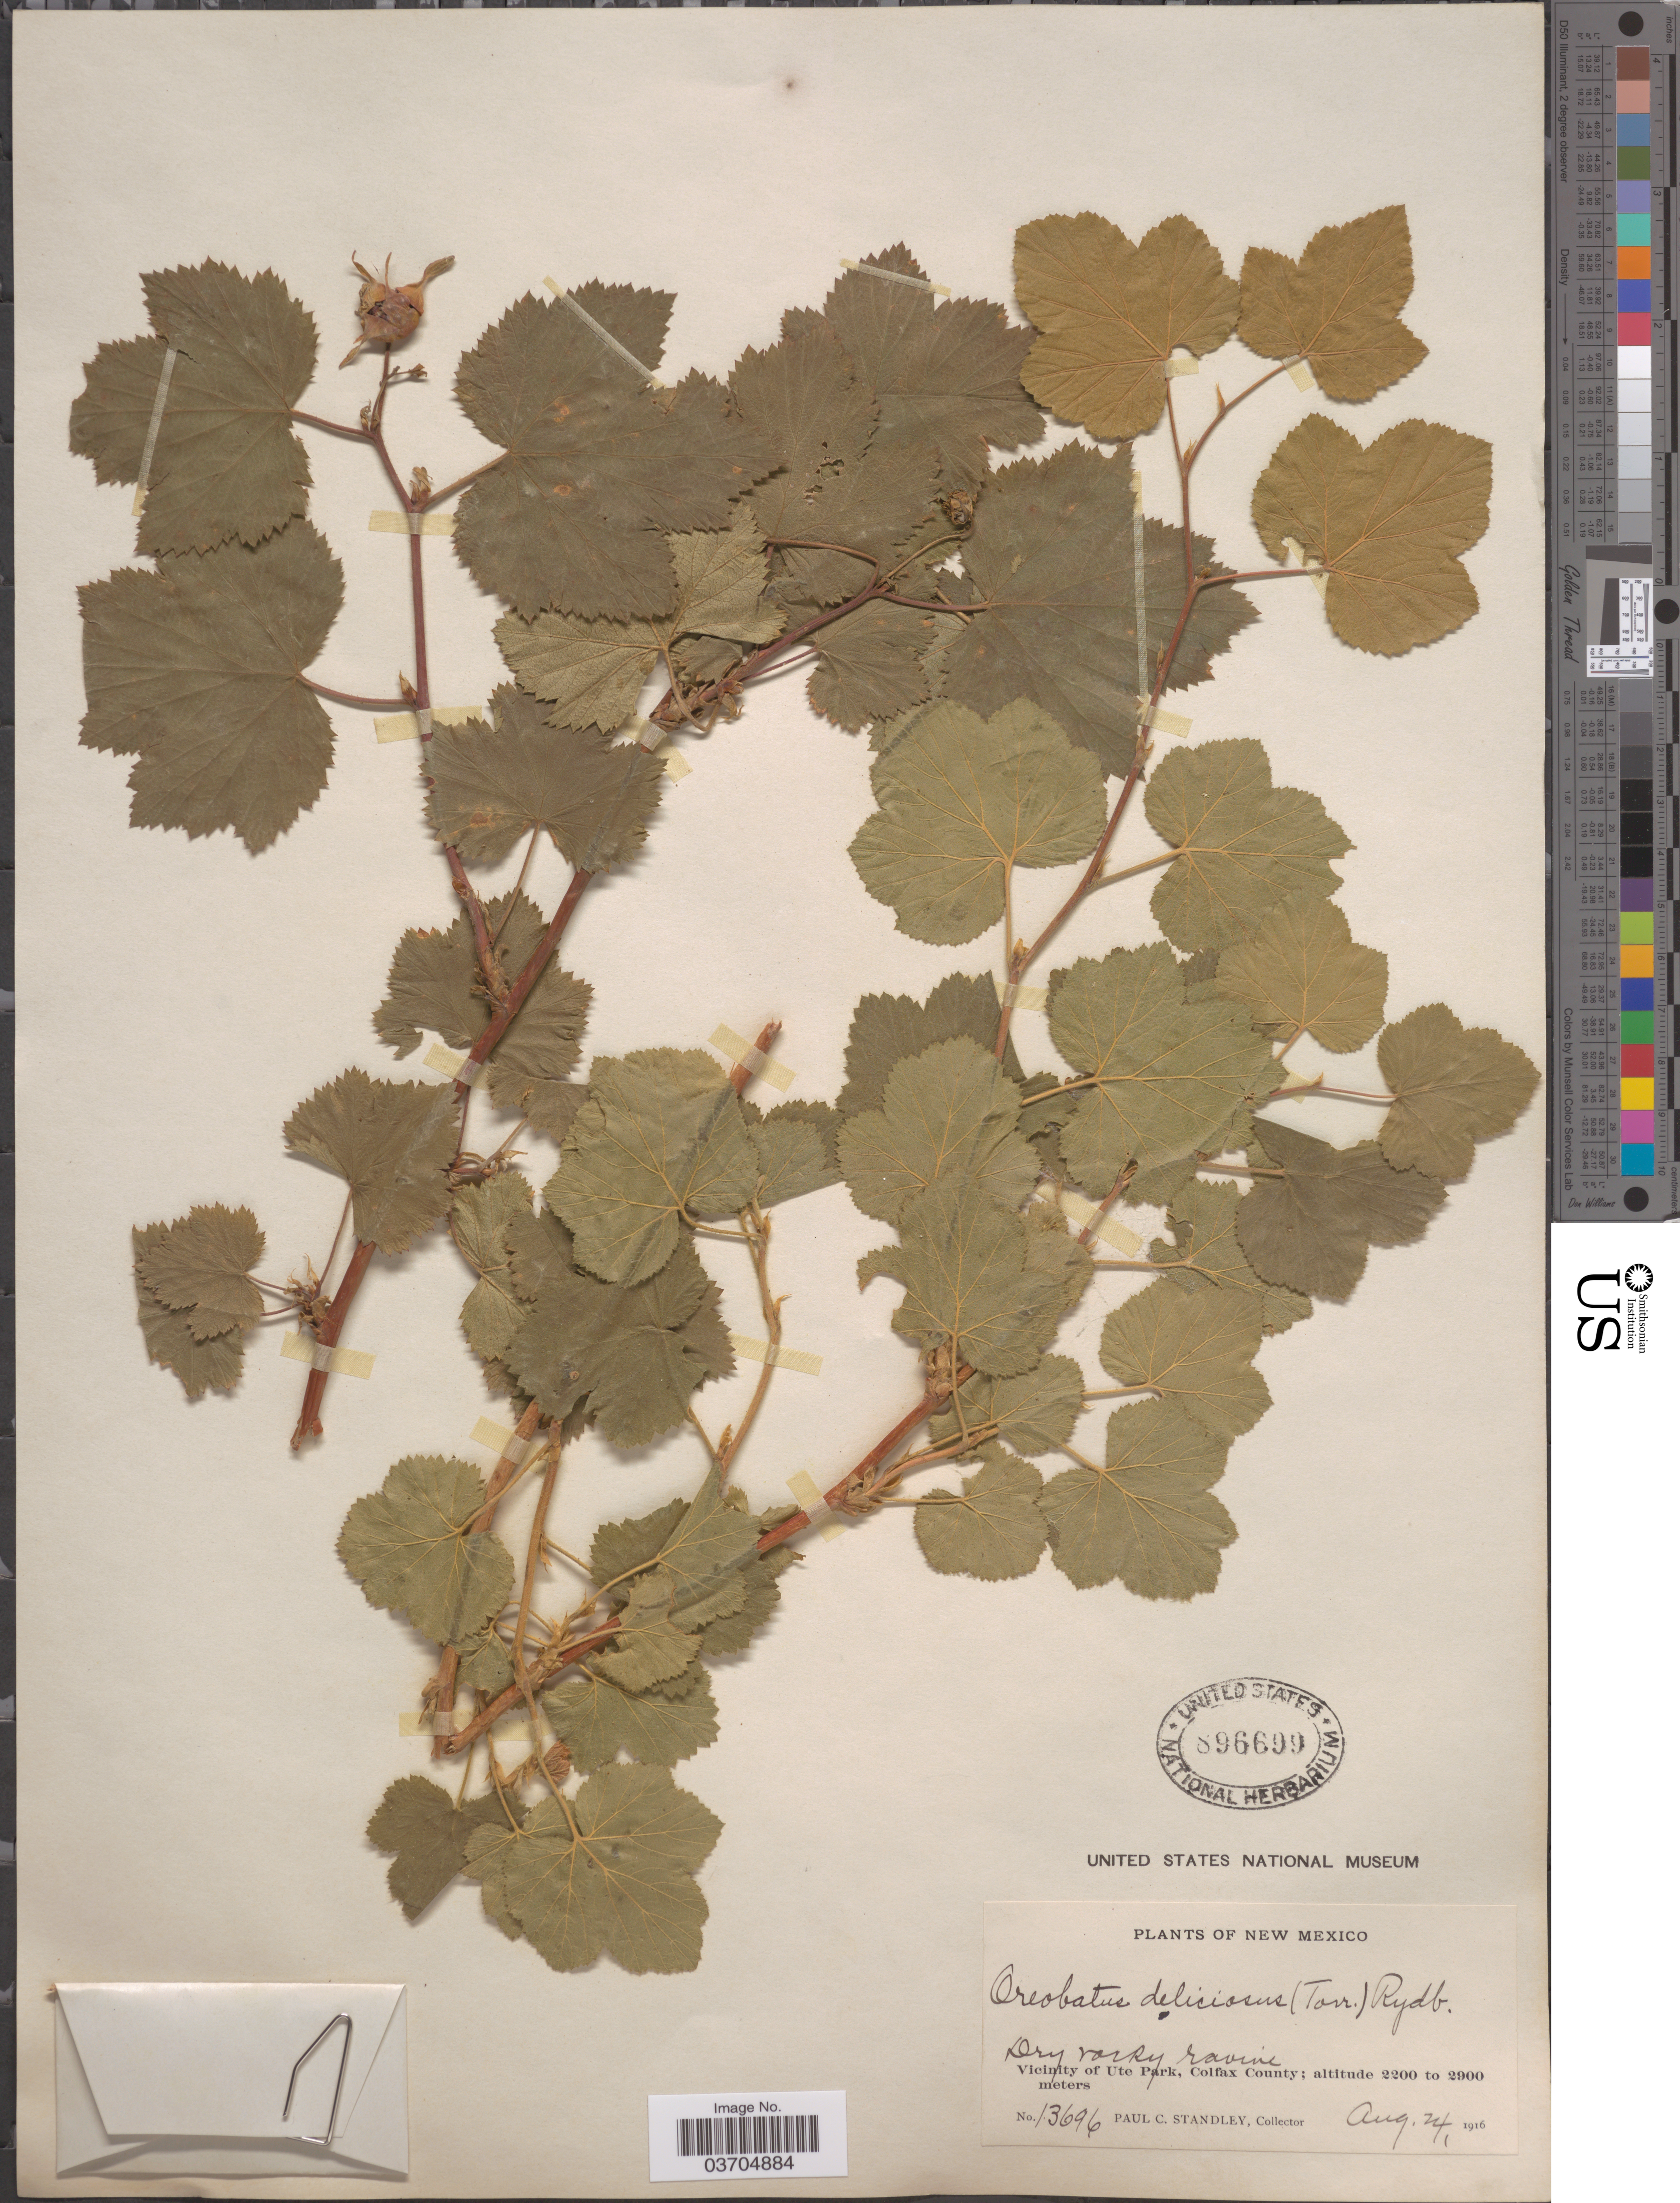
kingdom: Plantae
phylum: Tracheophyta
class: Magnoliopsida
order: Rosales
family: Rosaceae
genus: Rubus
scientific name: Rubus deliciosus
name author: Torr.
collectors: P. C. Standley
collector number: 13696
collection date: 1916-08-24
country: United States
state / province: New Mexico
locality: Vicinity of Ute Park, Colfax County.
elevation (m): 2200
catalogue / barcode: US 896699